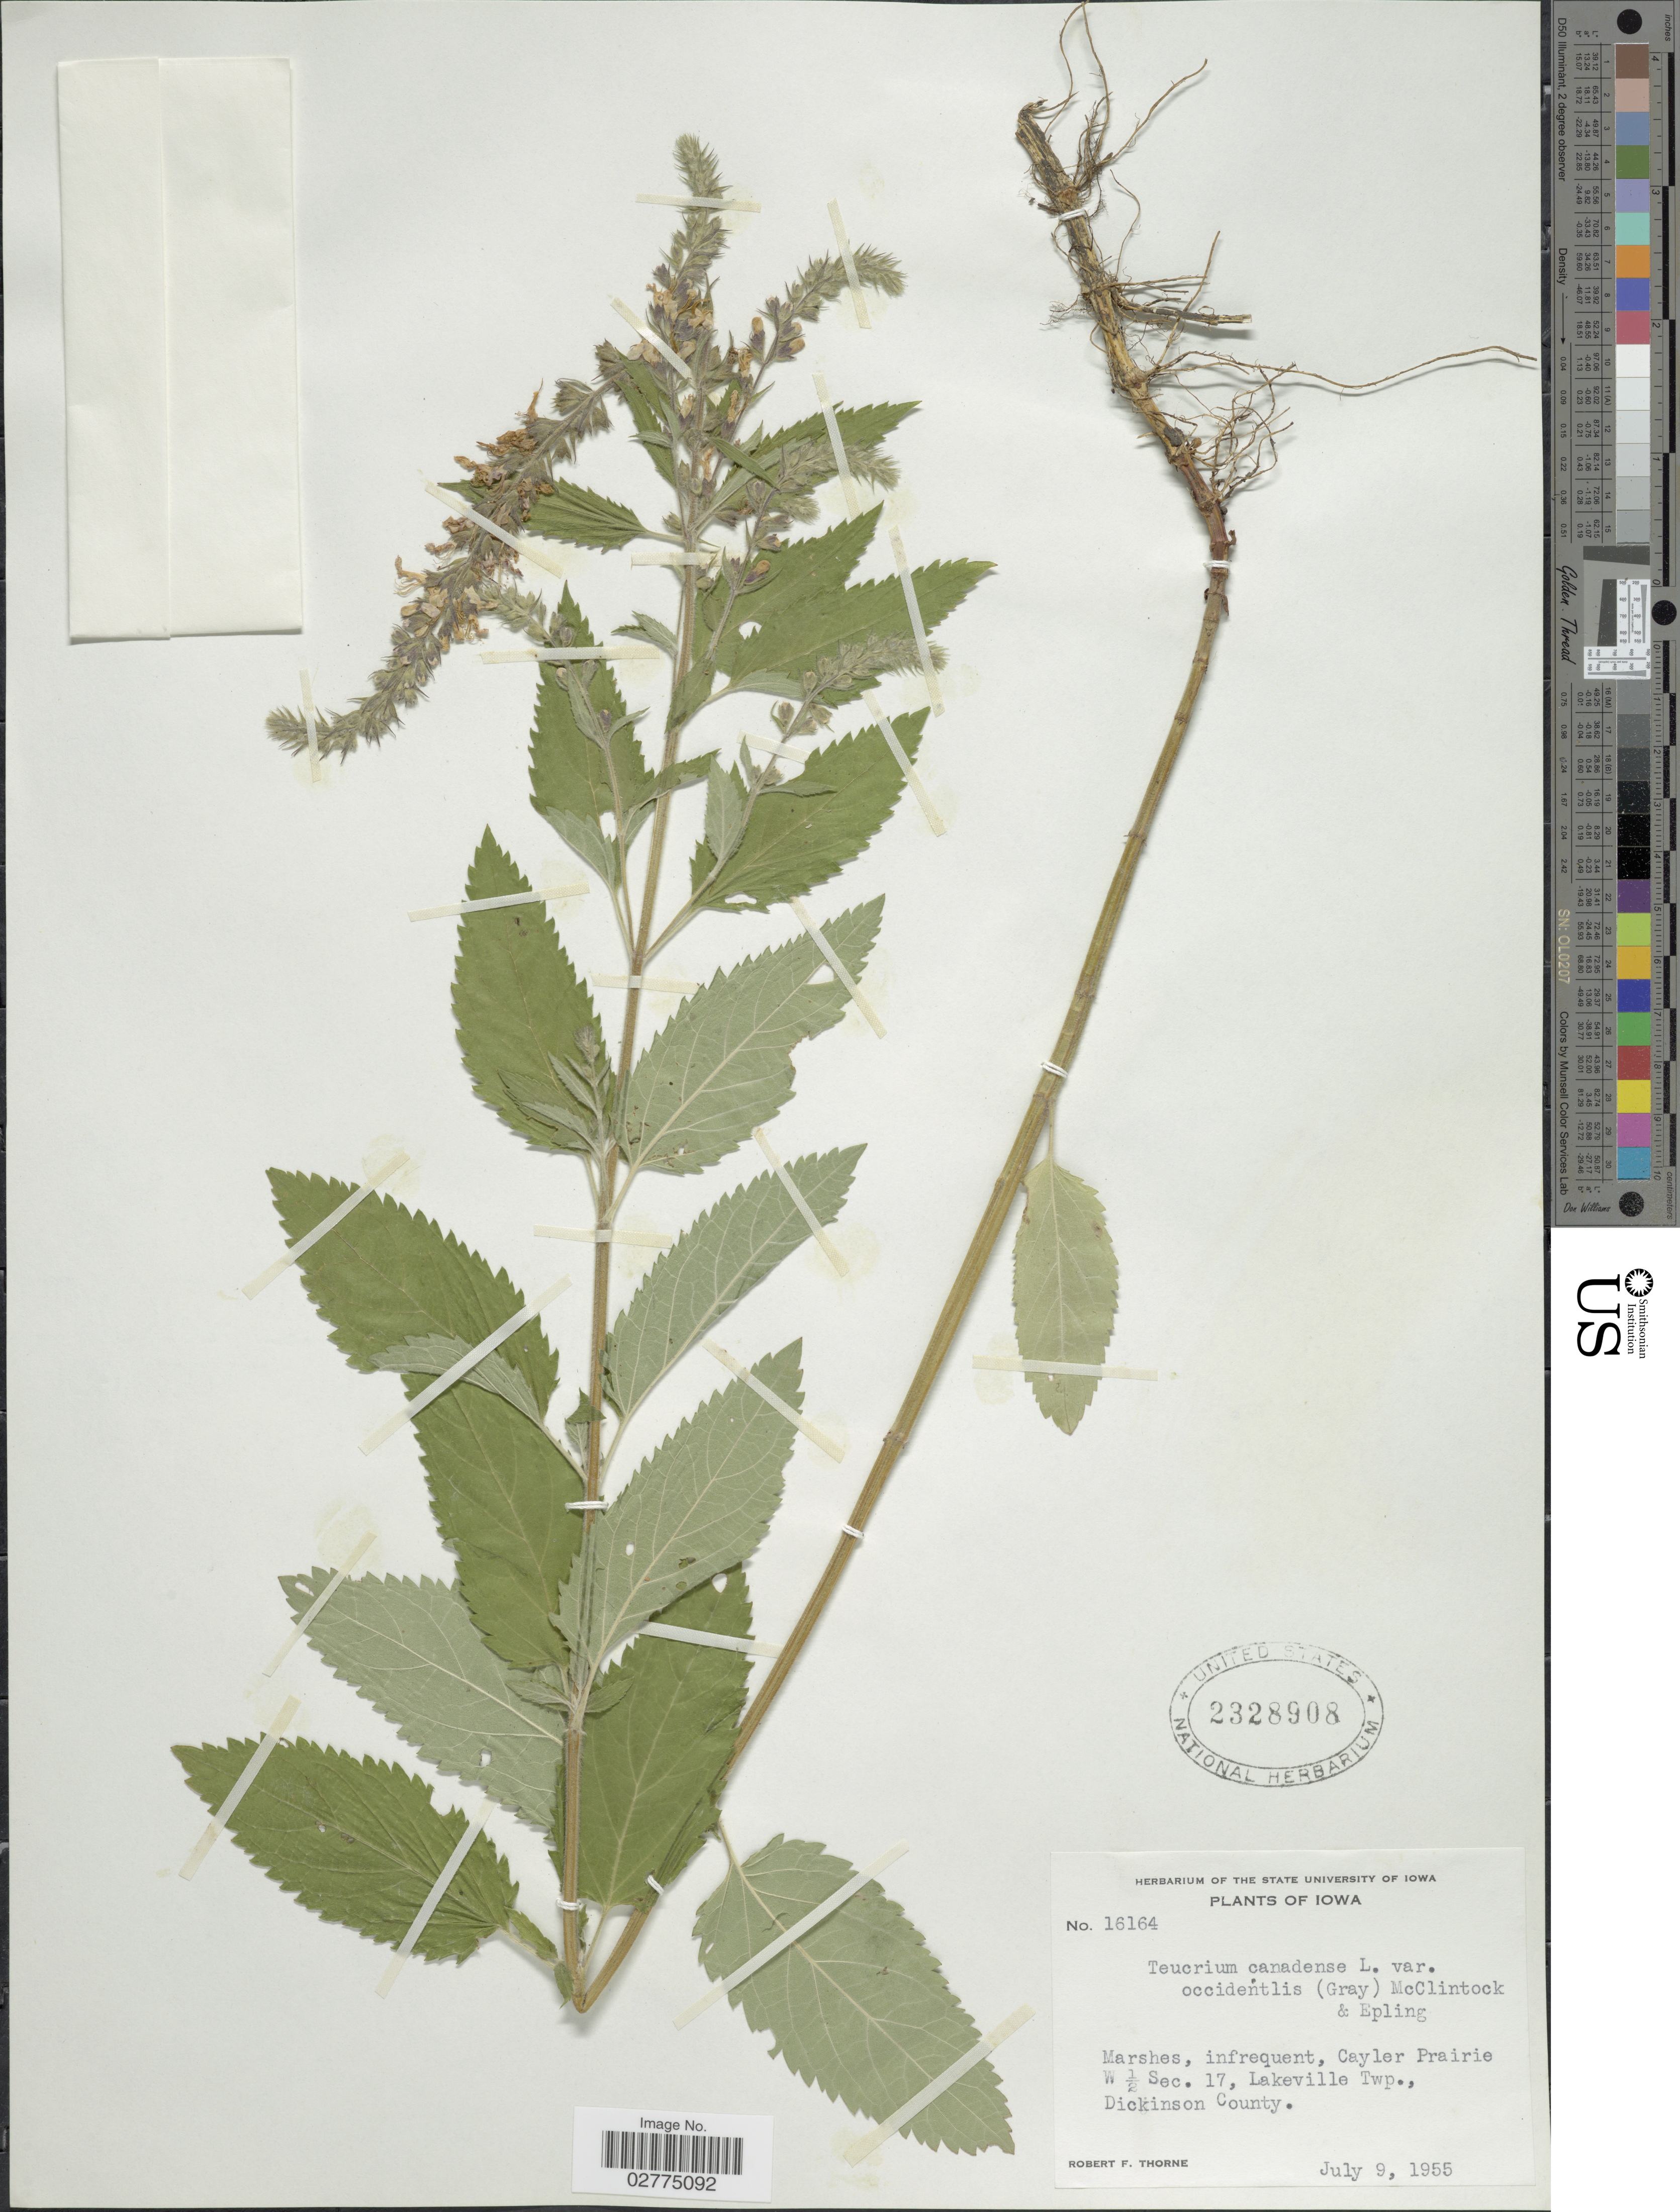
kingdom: Plantae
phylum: Tracheophyta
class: Magnoliopsida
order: Lamiales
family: Lamiaceae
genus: Teucrium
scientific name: Teucrium canadense var. occidentale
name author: (A. Gray) E. M. McClint. & Epling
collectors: R. F. Thorne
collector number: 16164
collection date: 1955-07-09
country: United States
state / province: Iowa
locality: Cayler Prairie W ½ Sec. 17, Lakeville Twp., Dickinson County.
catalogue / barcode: US 2328908